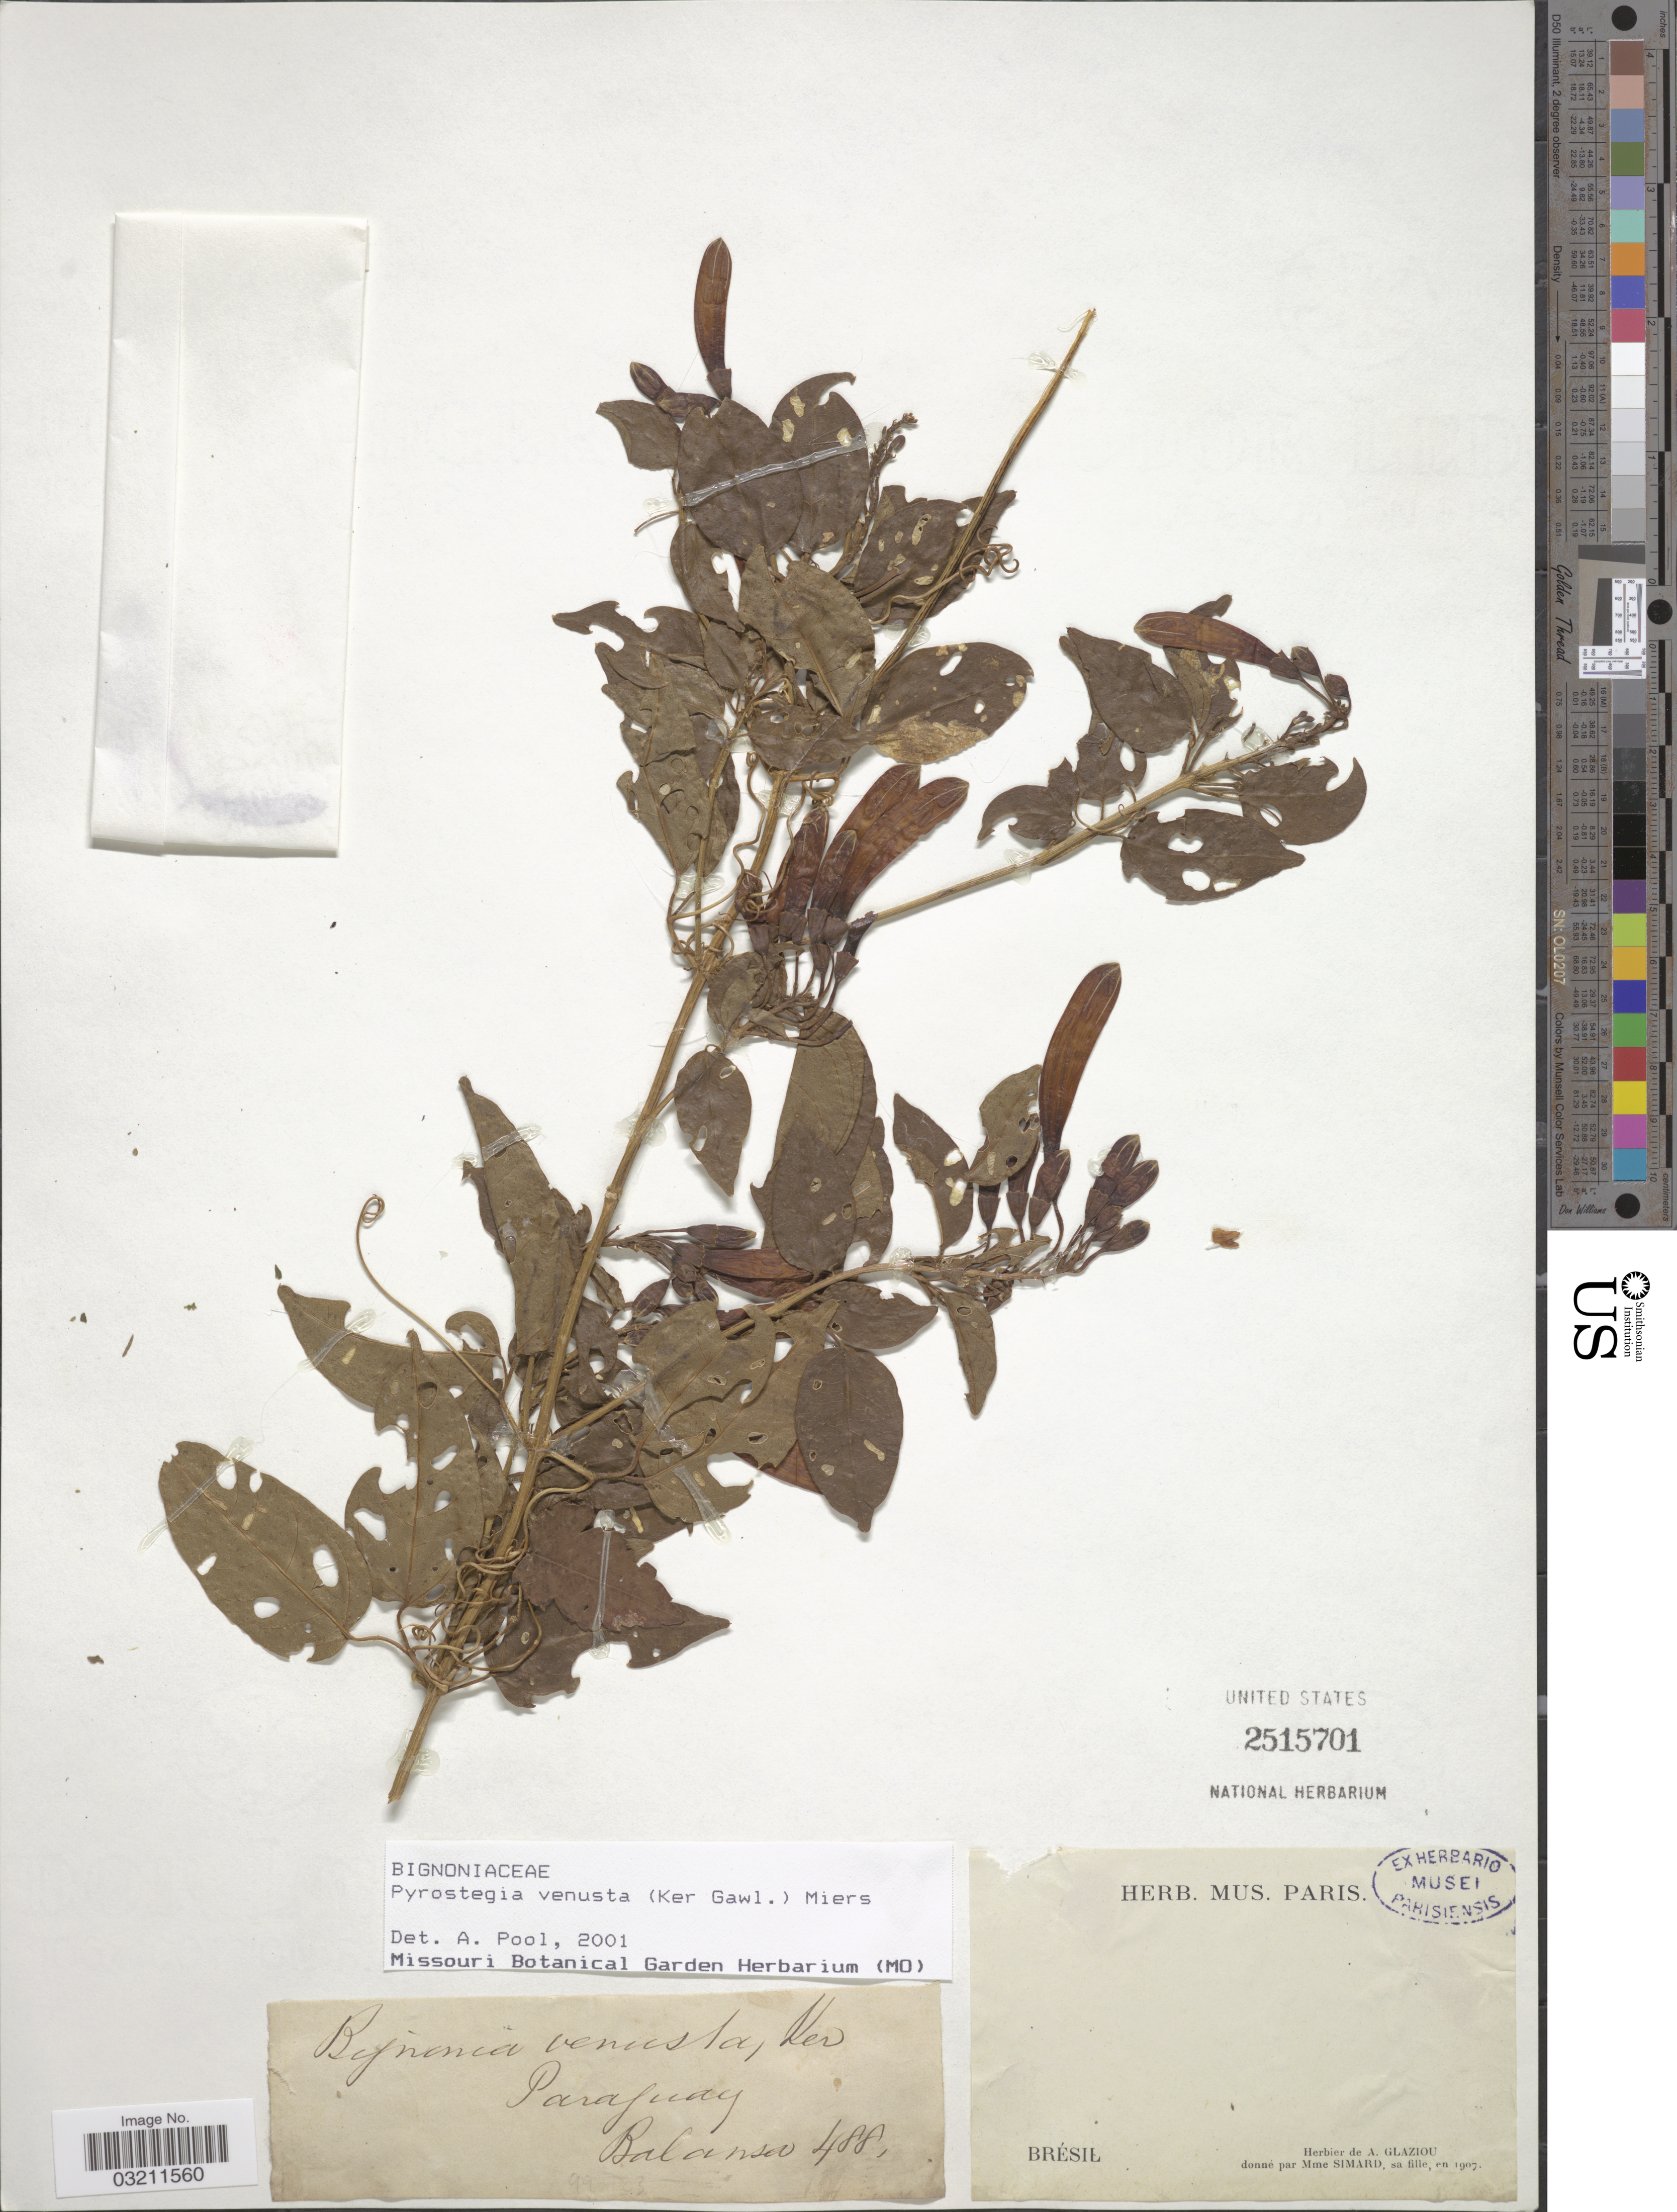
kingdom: Plantae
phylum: Tracheophyta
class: Magnoliopsida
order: Lamiales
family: Bignoniaceae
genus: Pyrostegia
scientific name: Pyrostegia venusta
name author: (Ker Gawl.) Miers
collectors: -. Balansa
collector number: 488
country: Paraguay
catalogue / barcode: US 2515701